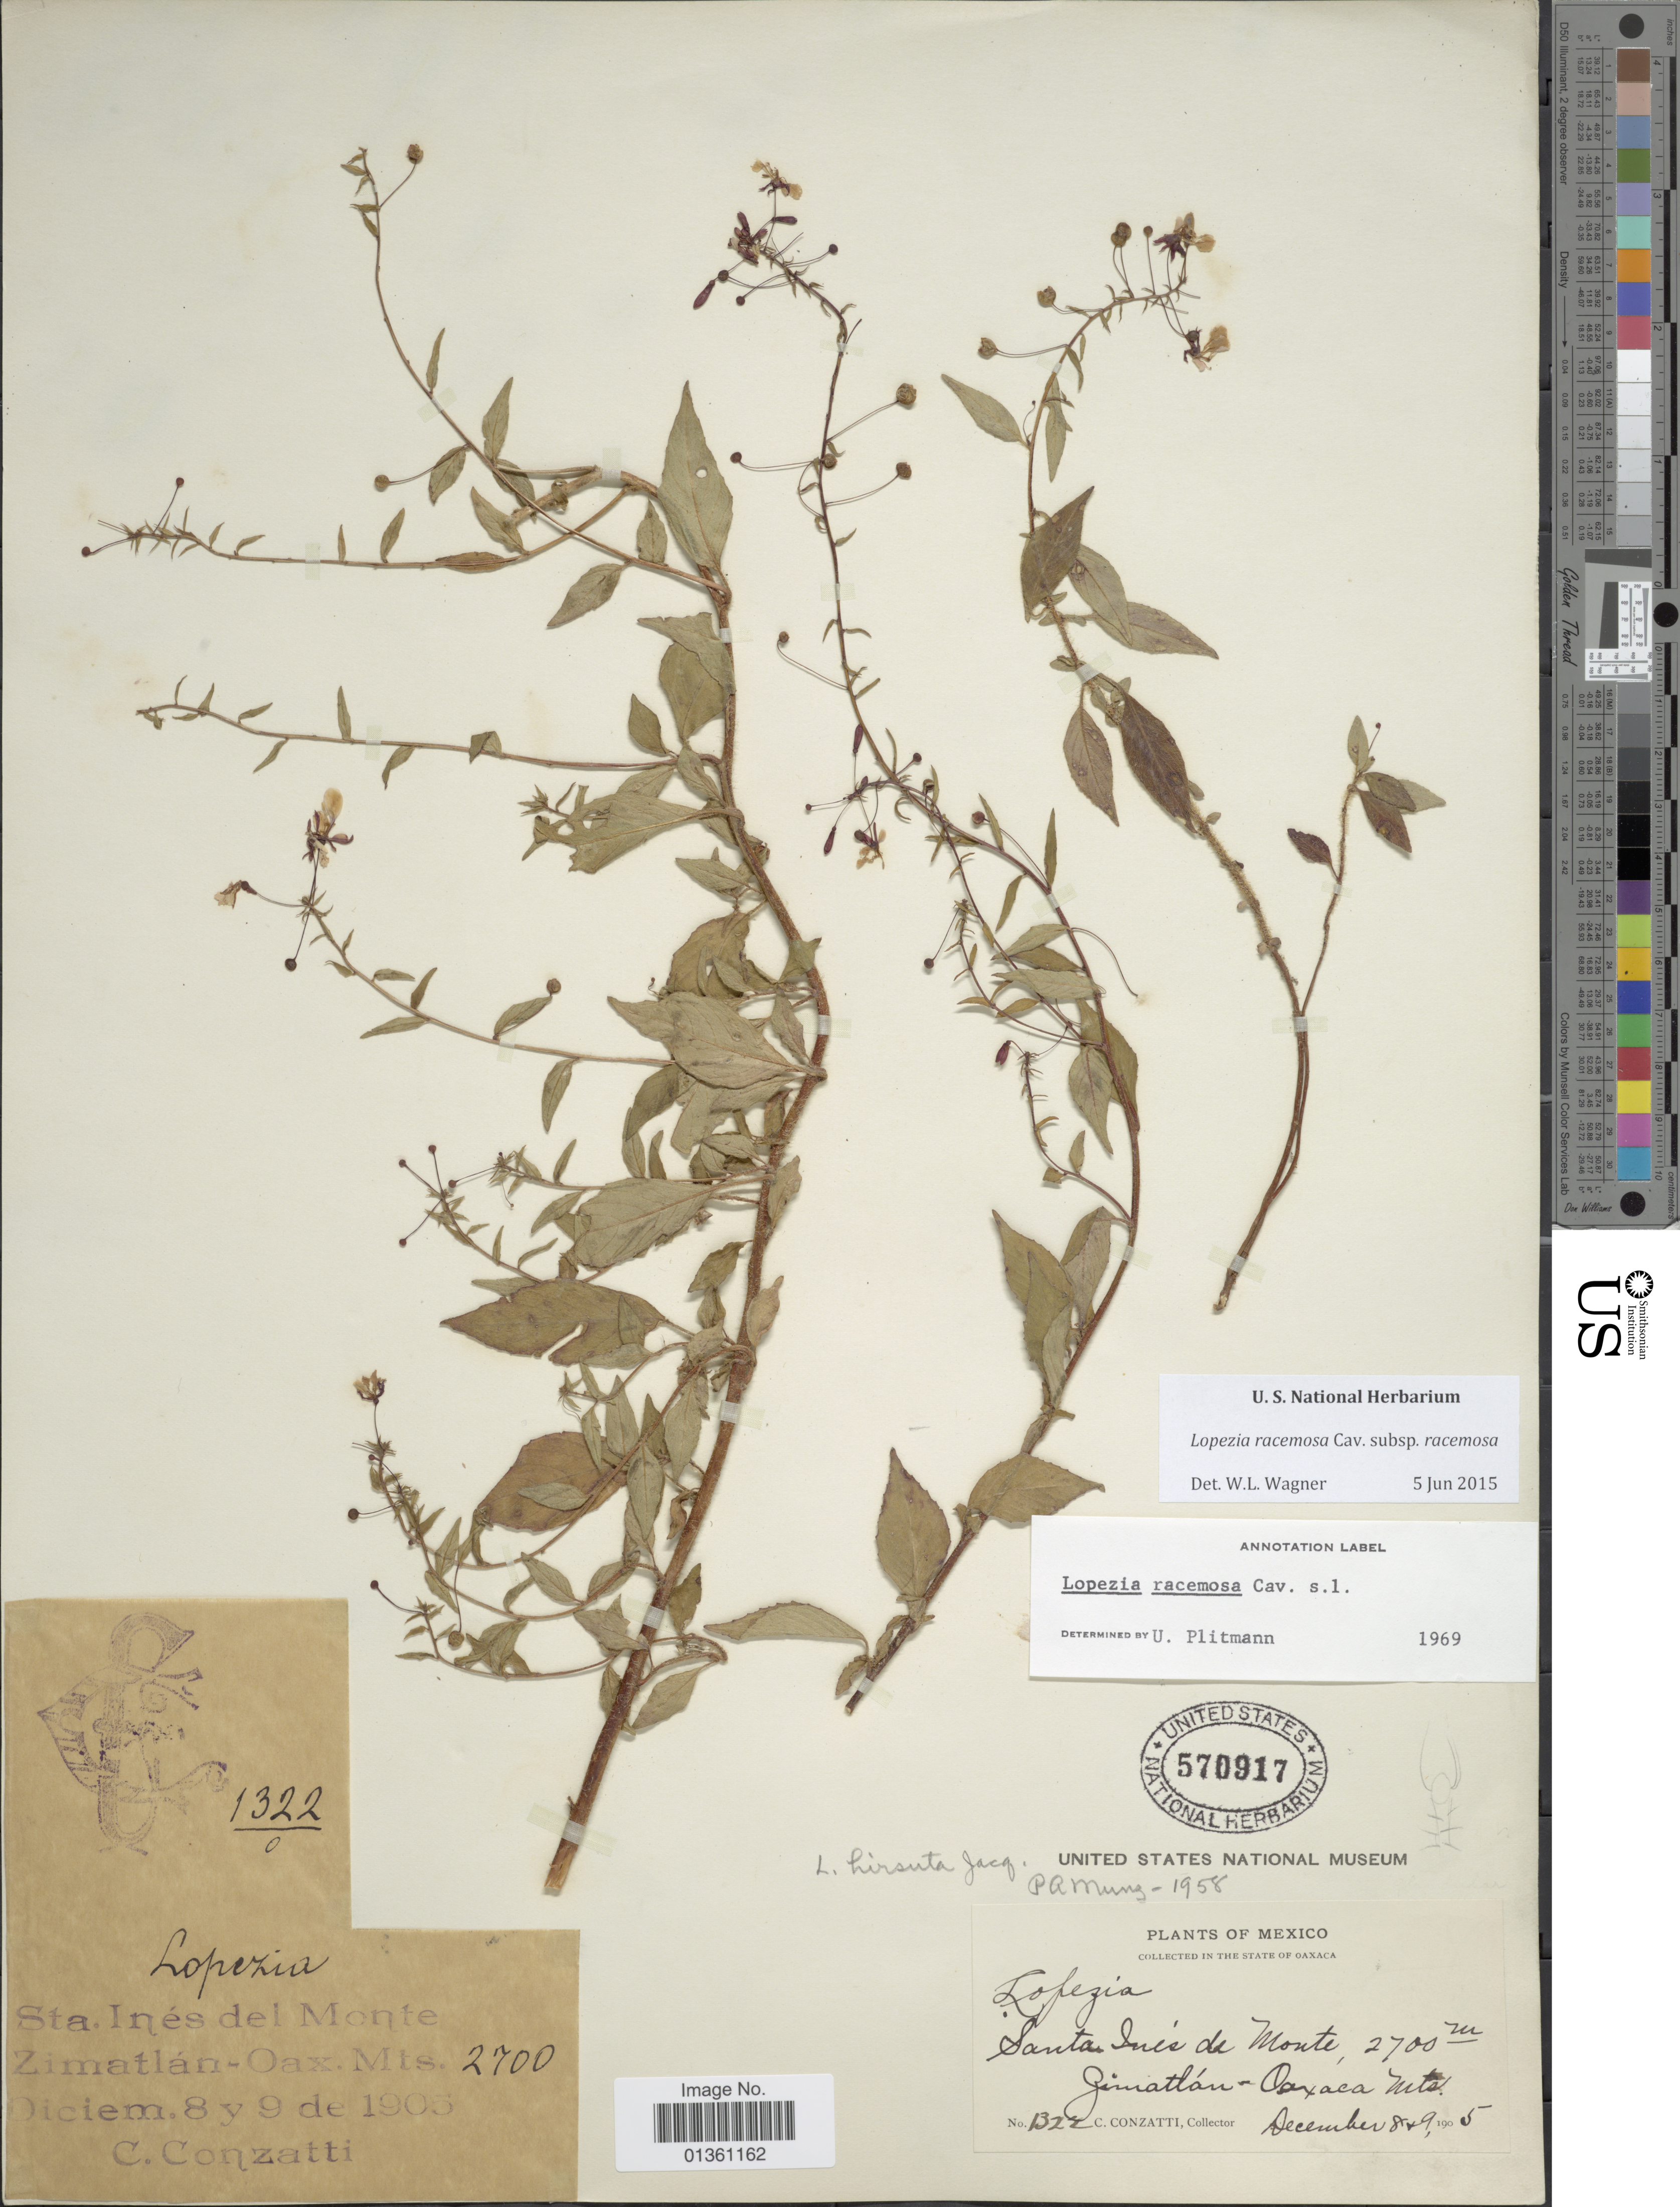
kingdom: Plantae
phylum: Tracheophyta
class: Magnoliopsida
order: Myrtales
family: Onagraceae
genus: Lopezia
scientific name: Lopezia racemosa subsp. racemosa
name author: Cav.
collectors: C. Conzatti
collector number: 1322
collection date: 1905-12-08/1905-12-09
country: Mexico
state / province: Oaxaca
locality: Santa Inés de Monte, Zimatlan - Oaxaca Mts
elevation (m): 2700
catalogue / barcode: US 570917